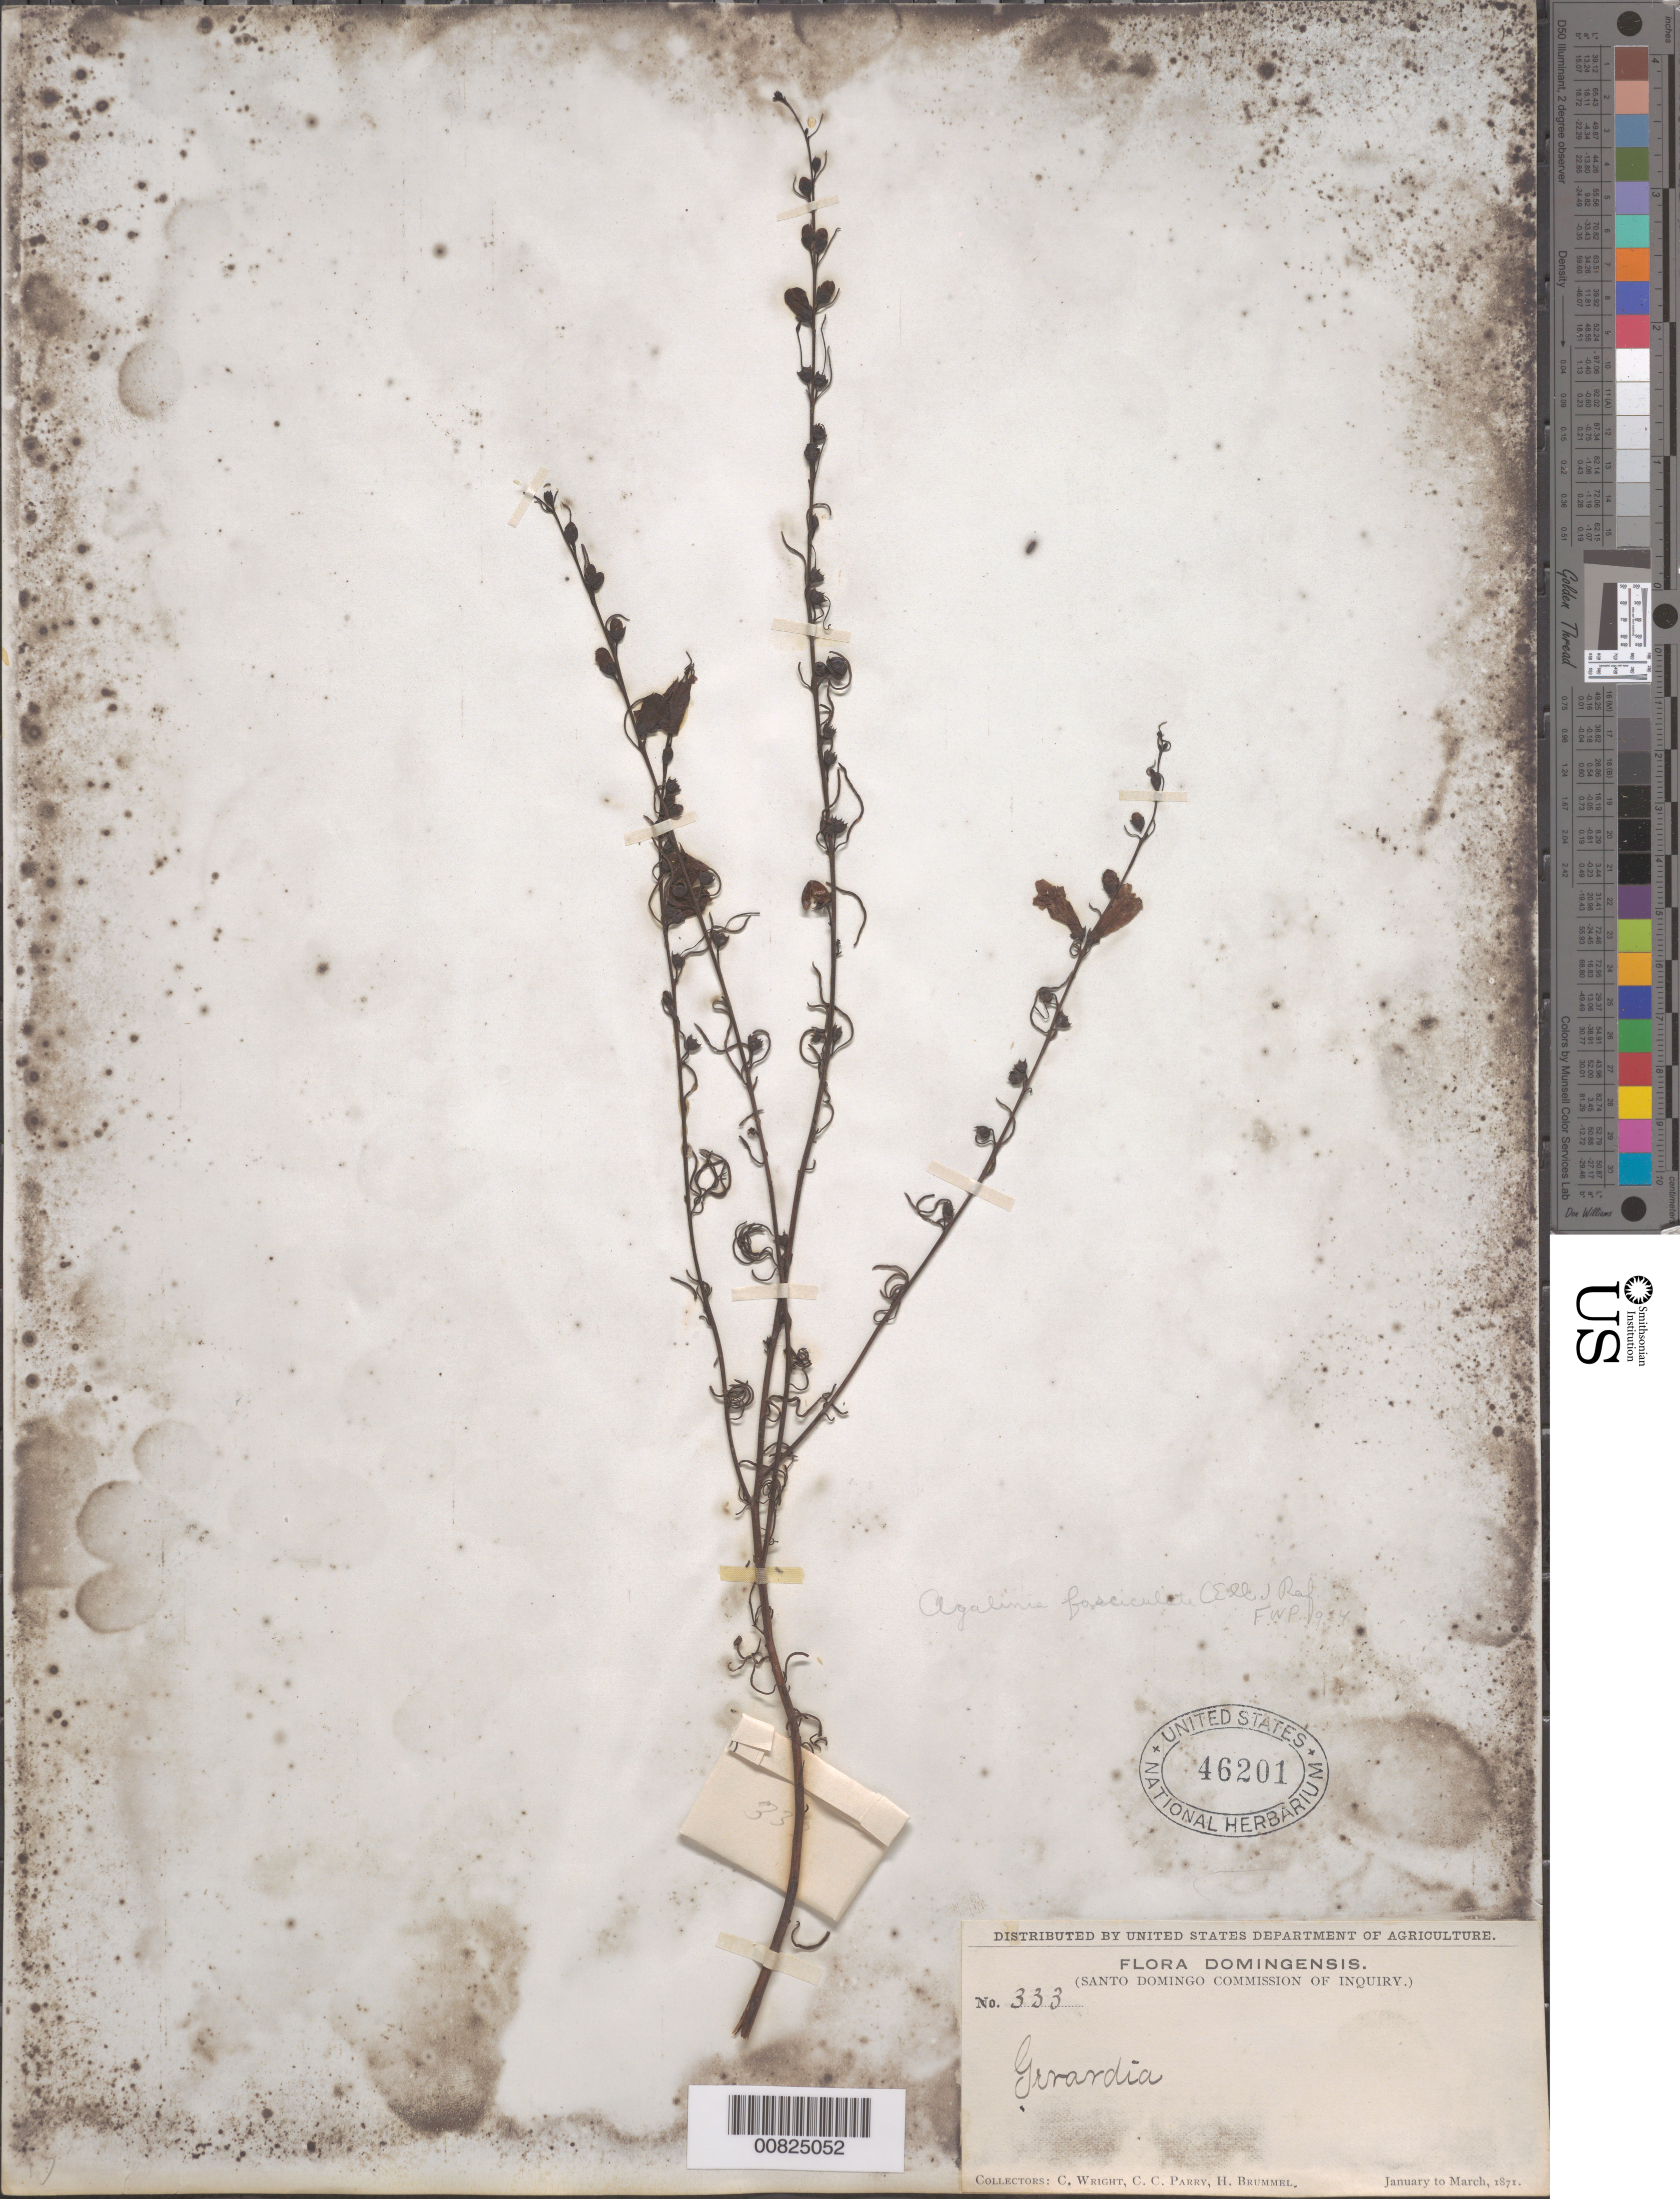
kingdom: Plantae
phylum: Tracheophyta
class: Magnoliopsida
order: Lamiales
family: Orobanchaceae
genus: Agalinis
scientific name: Agalinis fasciculata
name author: (Elliott) Raf.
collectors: C. Wright, C. C. Parry & H. Brummel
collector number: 333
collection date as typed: Jan 1871 to -- Mar 1871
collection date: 1871-01/1871-03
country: Dominican Republic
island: Hispaniola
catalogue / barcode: US 46201